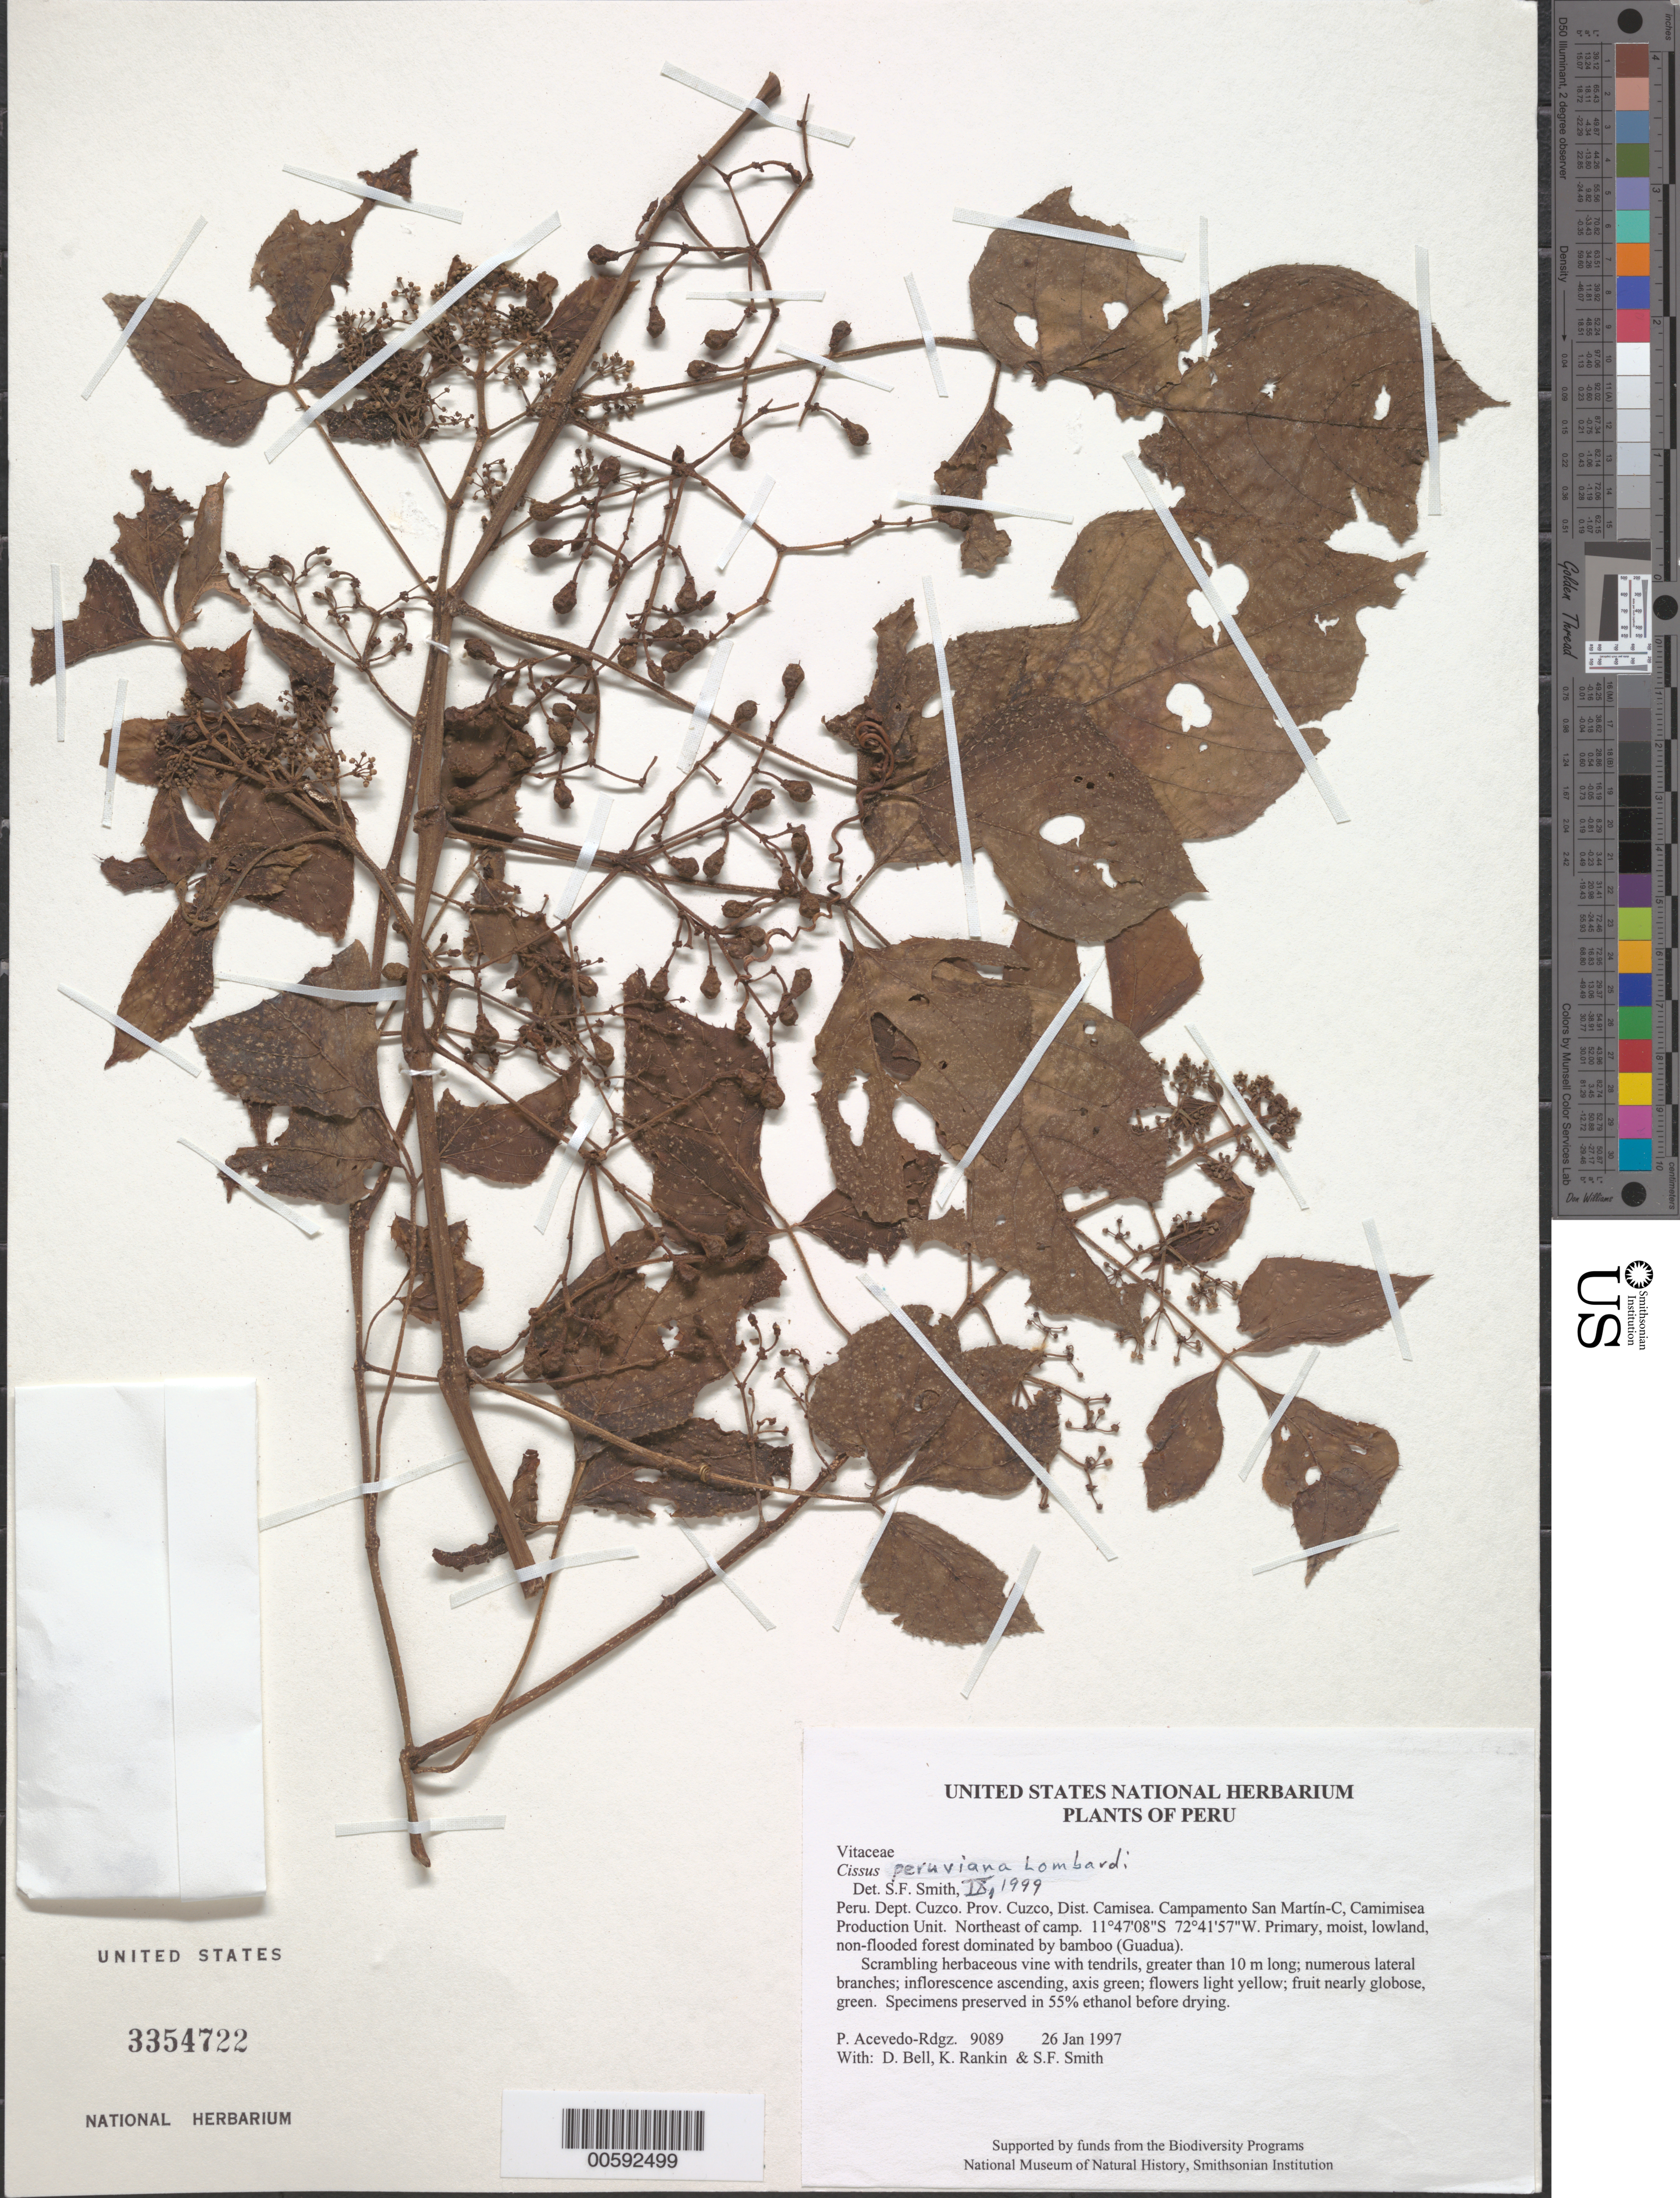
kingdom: Plantae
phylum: Tracheophyta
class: Magnoliopsida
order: Vitales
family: Vitaceae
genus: Cissus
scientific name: Cissus microcarpa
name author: Vahl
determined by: Lombardi, Julio A.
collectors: P. Acevedo-Rodr., D. A. Bell, K. B. Rankin & S.F. Smith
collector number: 9089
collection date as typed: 26 Jan 1997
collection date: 1997-01-26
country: Peru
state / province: Cusco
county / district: Cusco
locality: Districto Camisea, Campamento San Martín-C, Camimisea Production Unit. Northeast of camp.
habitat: Primary, moist, lowland, non-flooded forest dominated by bamboo (Guadua).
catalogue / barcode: US 3354722